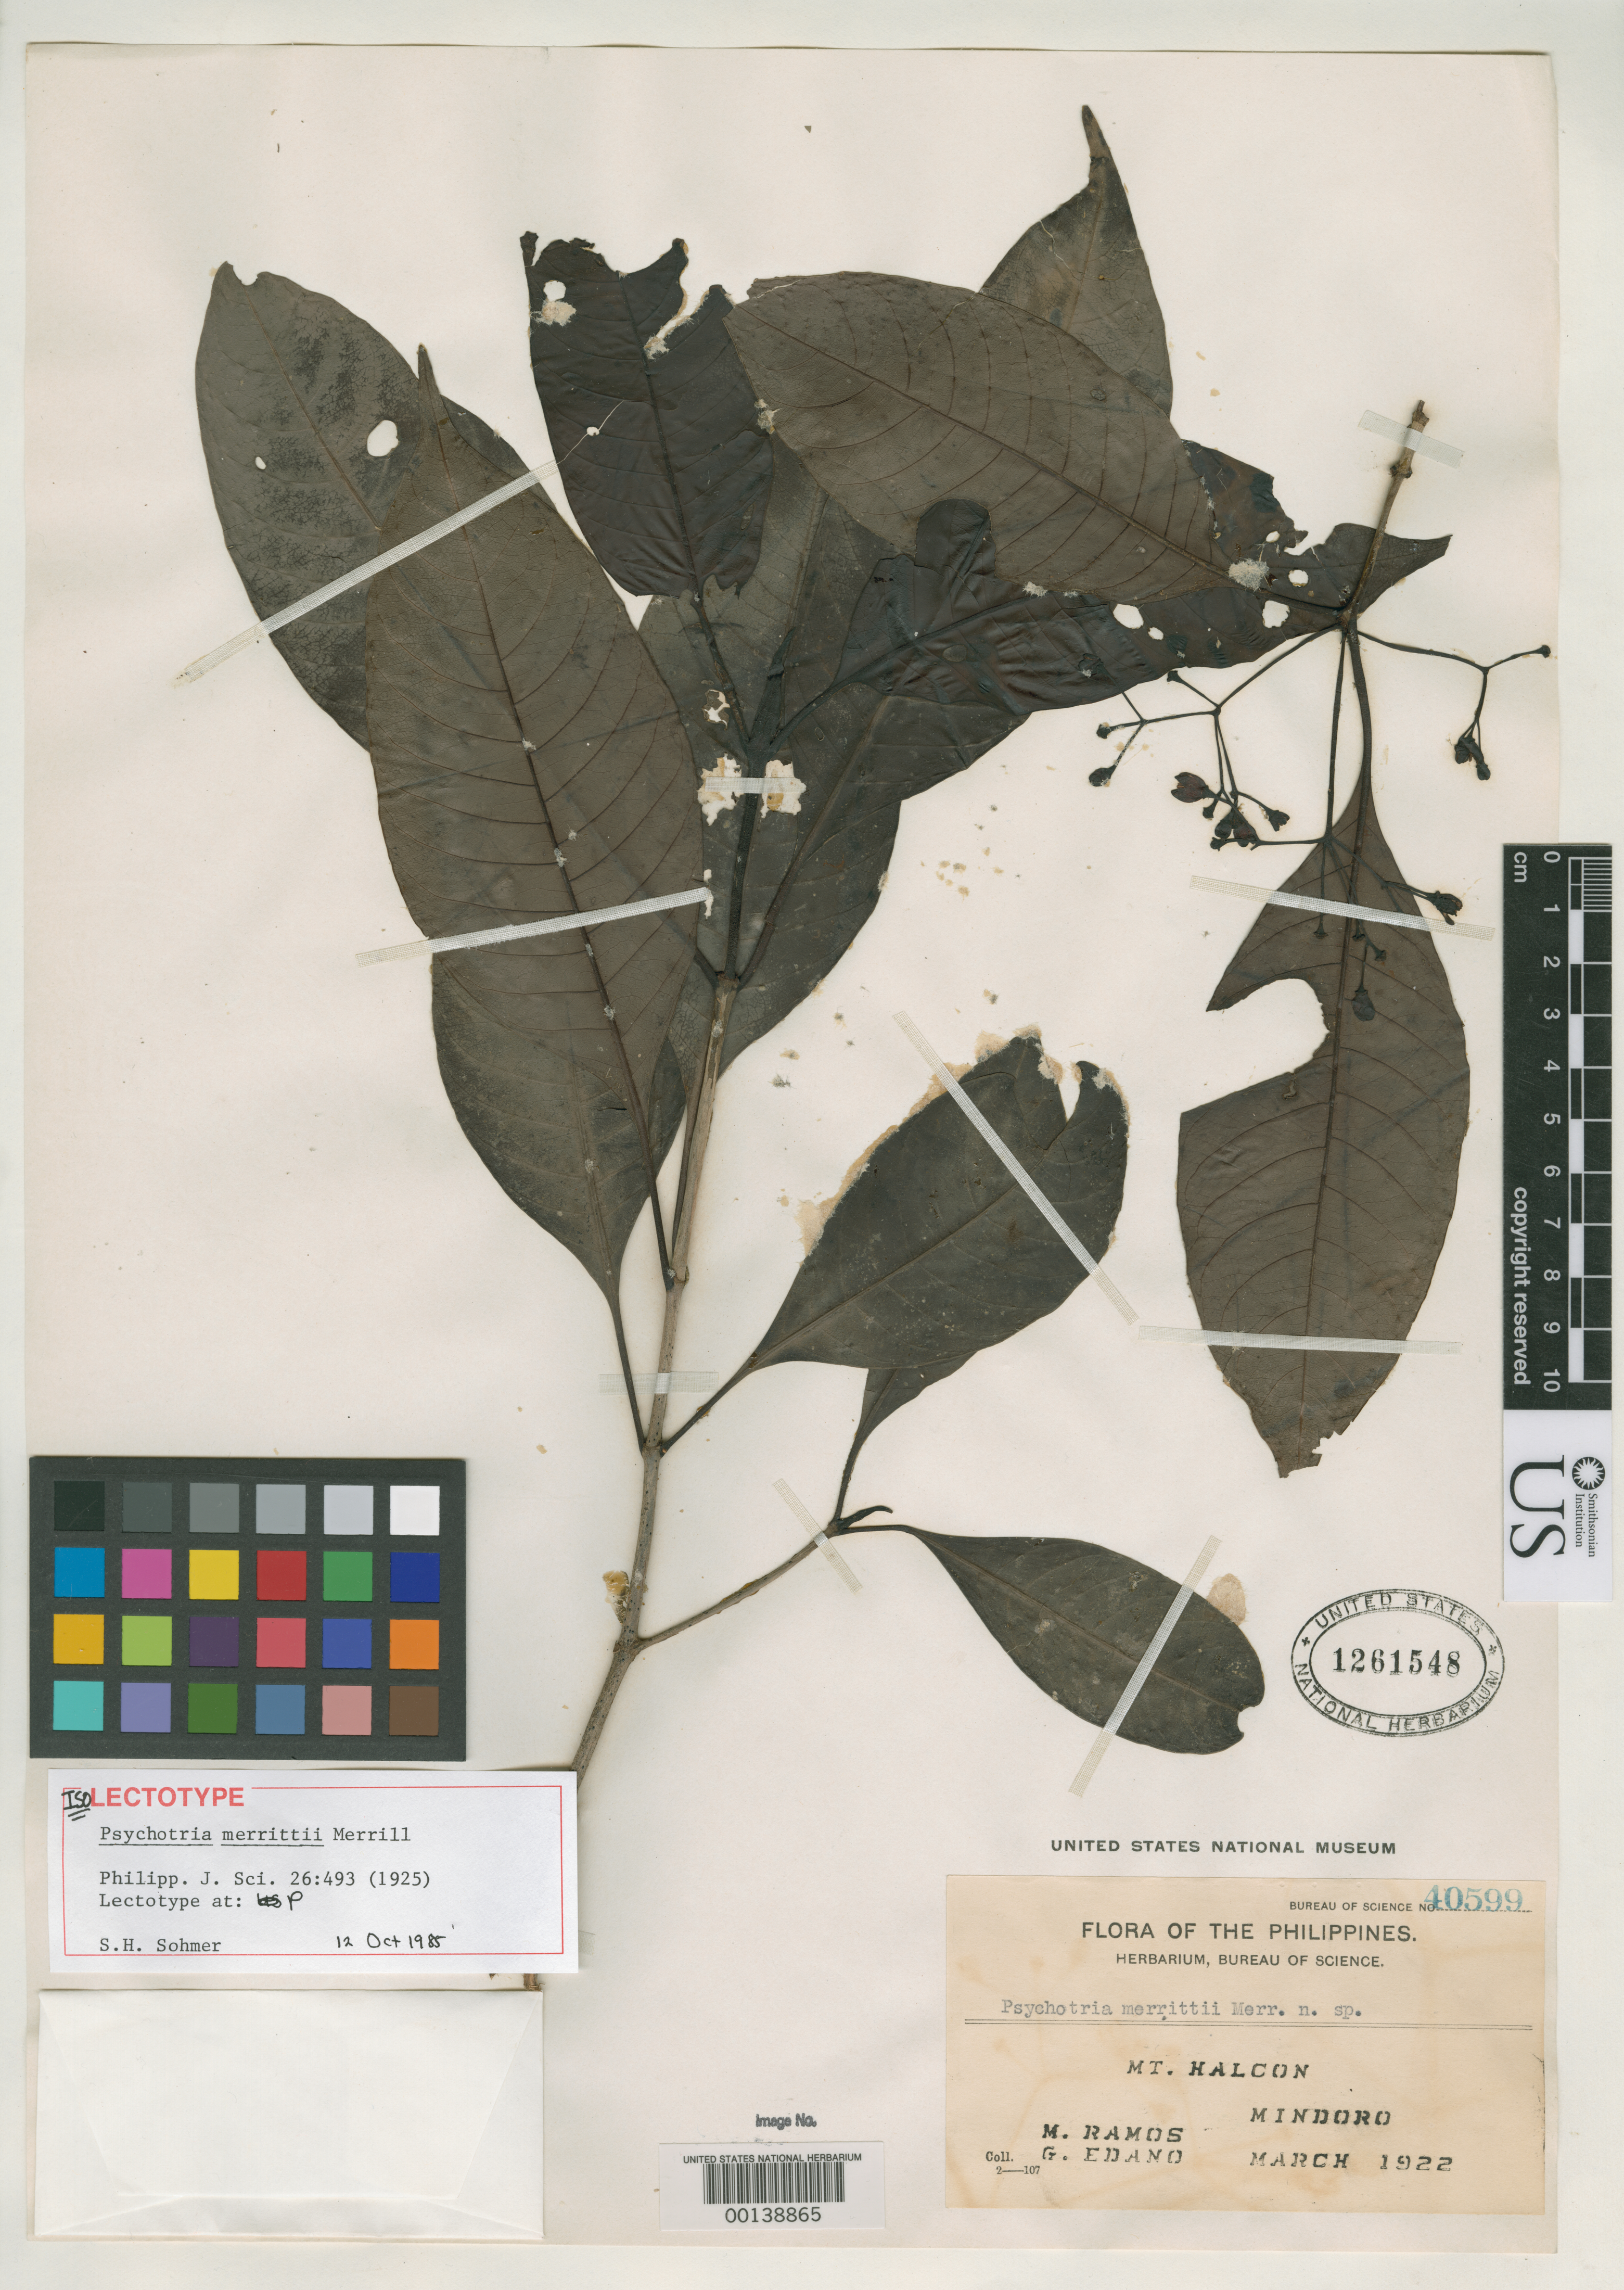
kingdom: Plantae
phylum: Tracheophyta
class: Magnoliopsida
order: Gentianales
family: Rubiaceae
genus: Psychotria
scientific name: Psychotria merrittii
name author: Merr.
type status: Isotype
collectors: M. Ramos & G. E. Edaño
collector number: Bur. Sci. 40599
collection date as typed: Mar 1922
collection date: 1922-03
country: Philippines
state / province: Mimaropa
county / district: Mindoro Oriental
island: Mindoro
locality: Mt. Halcon.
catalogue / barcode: US 1261548